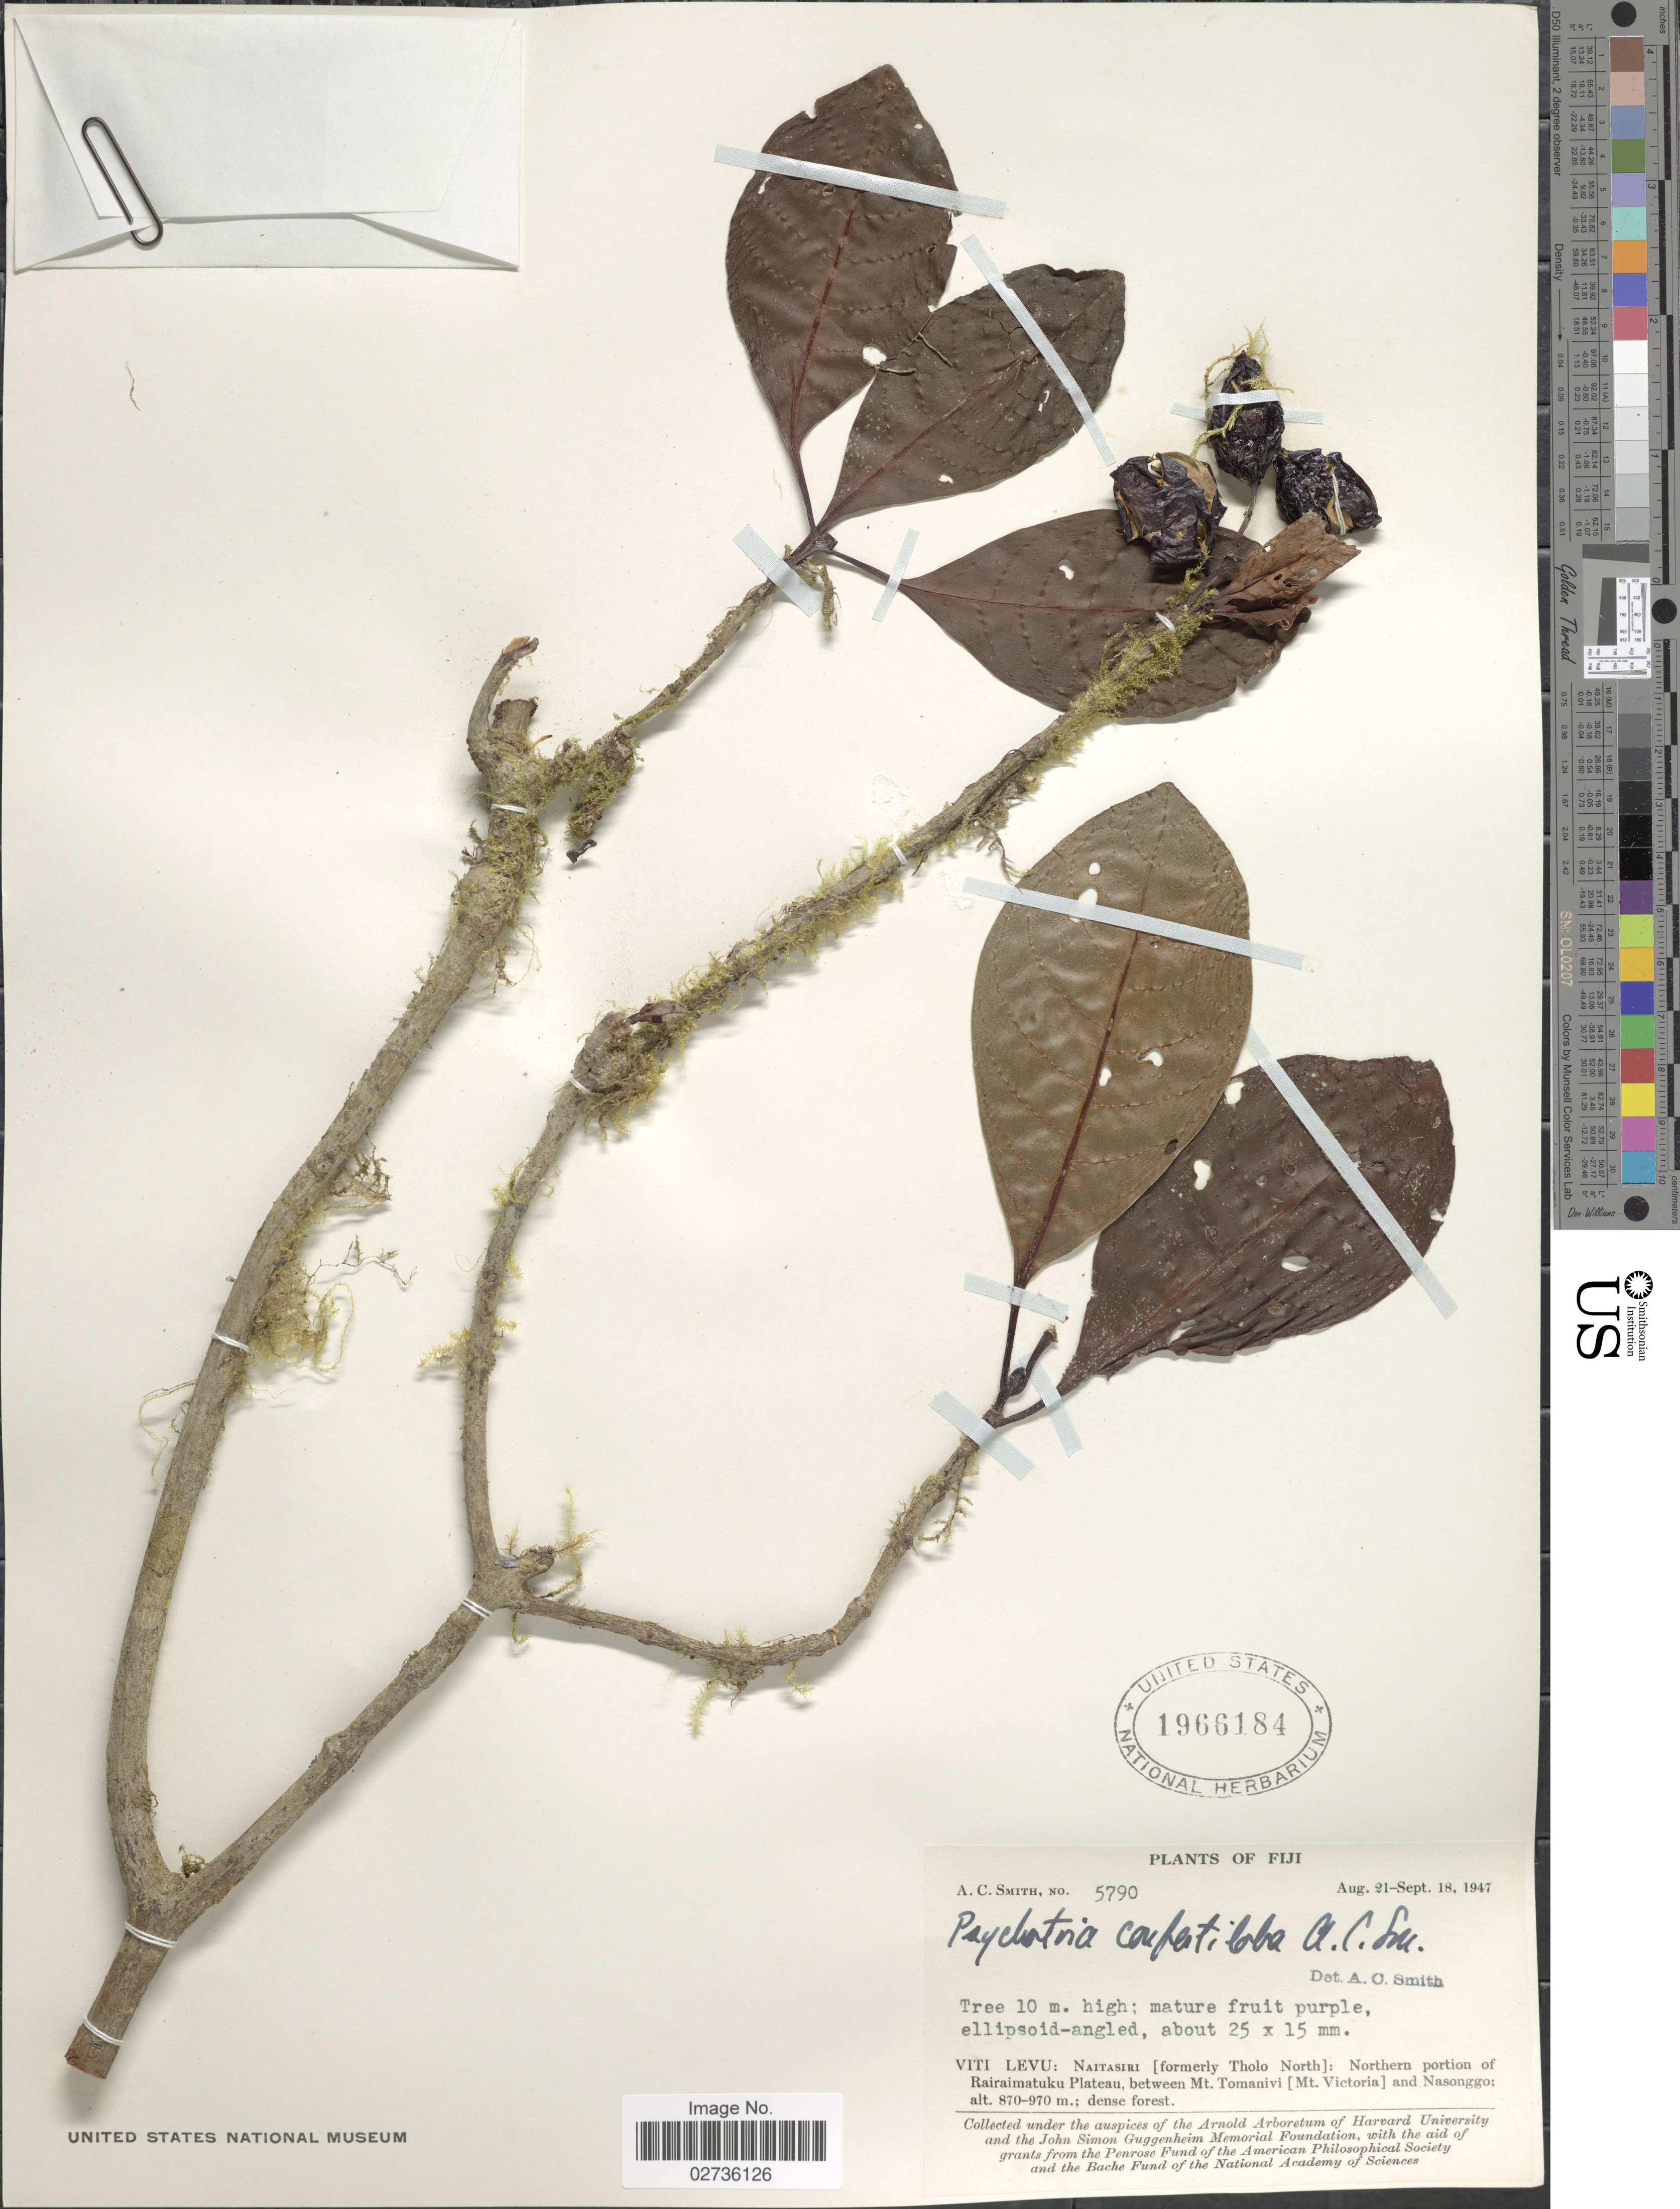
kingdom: Plantae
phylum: Tracheophyta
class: Magnoliopsida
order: Gentianales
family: Rubiaceae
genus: Psychotria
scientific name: Psychotria confertiloba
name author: A.C. Sm.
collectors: A. C. Smith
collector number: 5790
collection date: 1947-08-21/1947-09-18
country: Fiji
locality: Viti Levu: Naitasiri [formerly Tholo North]: Northern portion of Rairaimatuku Plateau, between Mt. Tomanivi [Mt. Victoria] and Nasonggo.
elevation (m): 870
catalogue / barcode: US 1966184